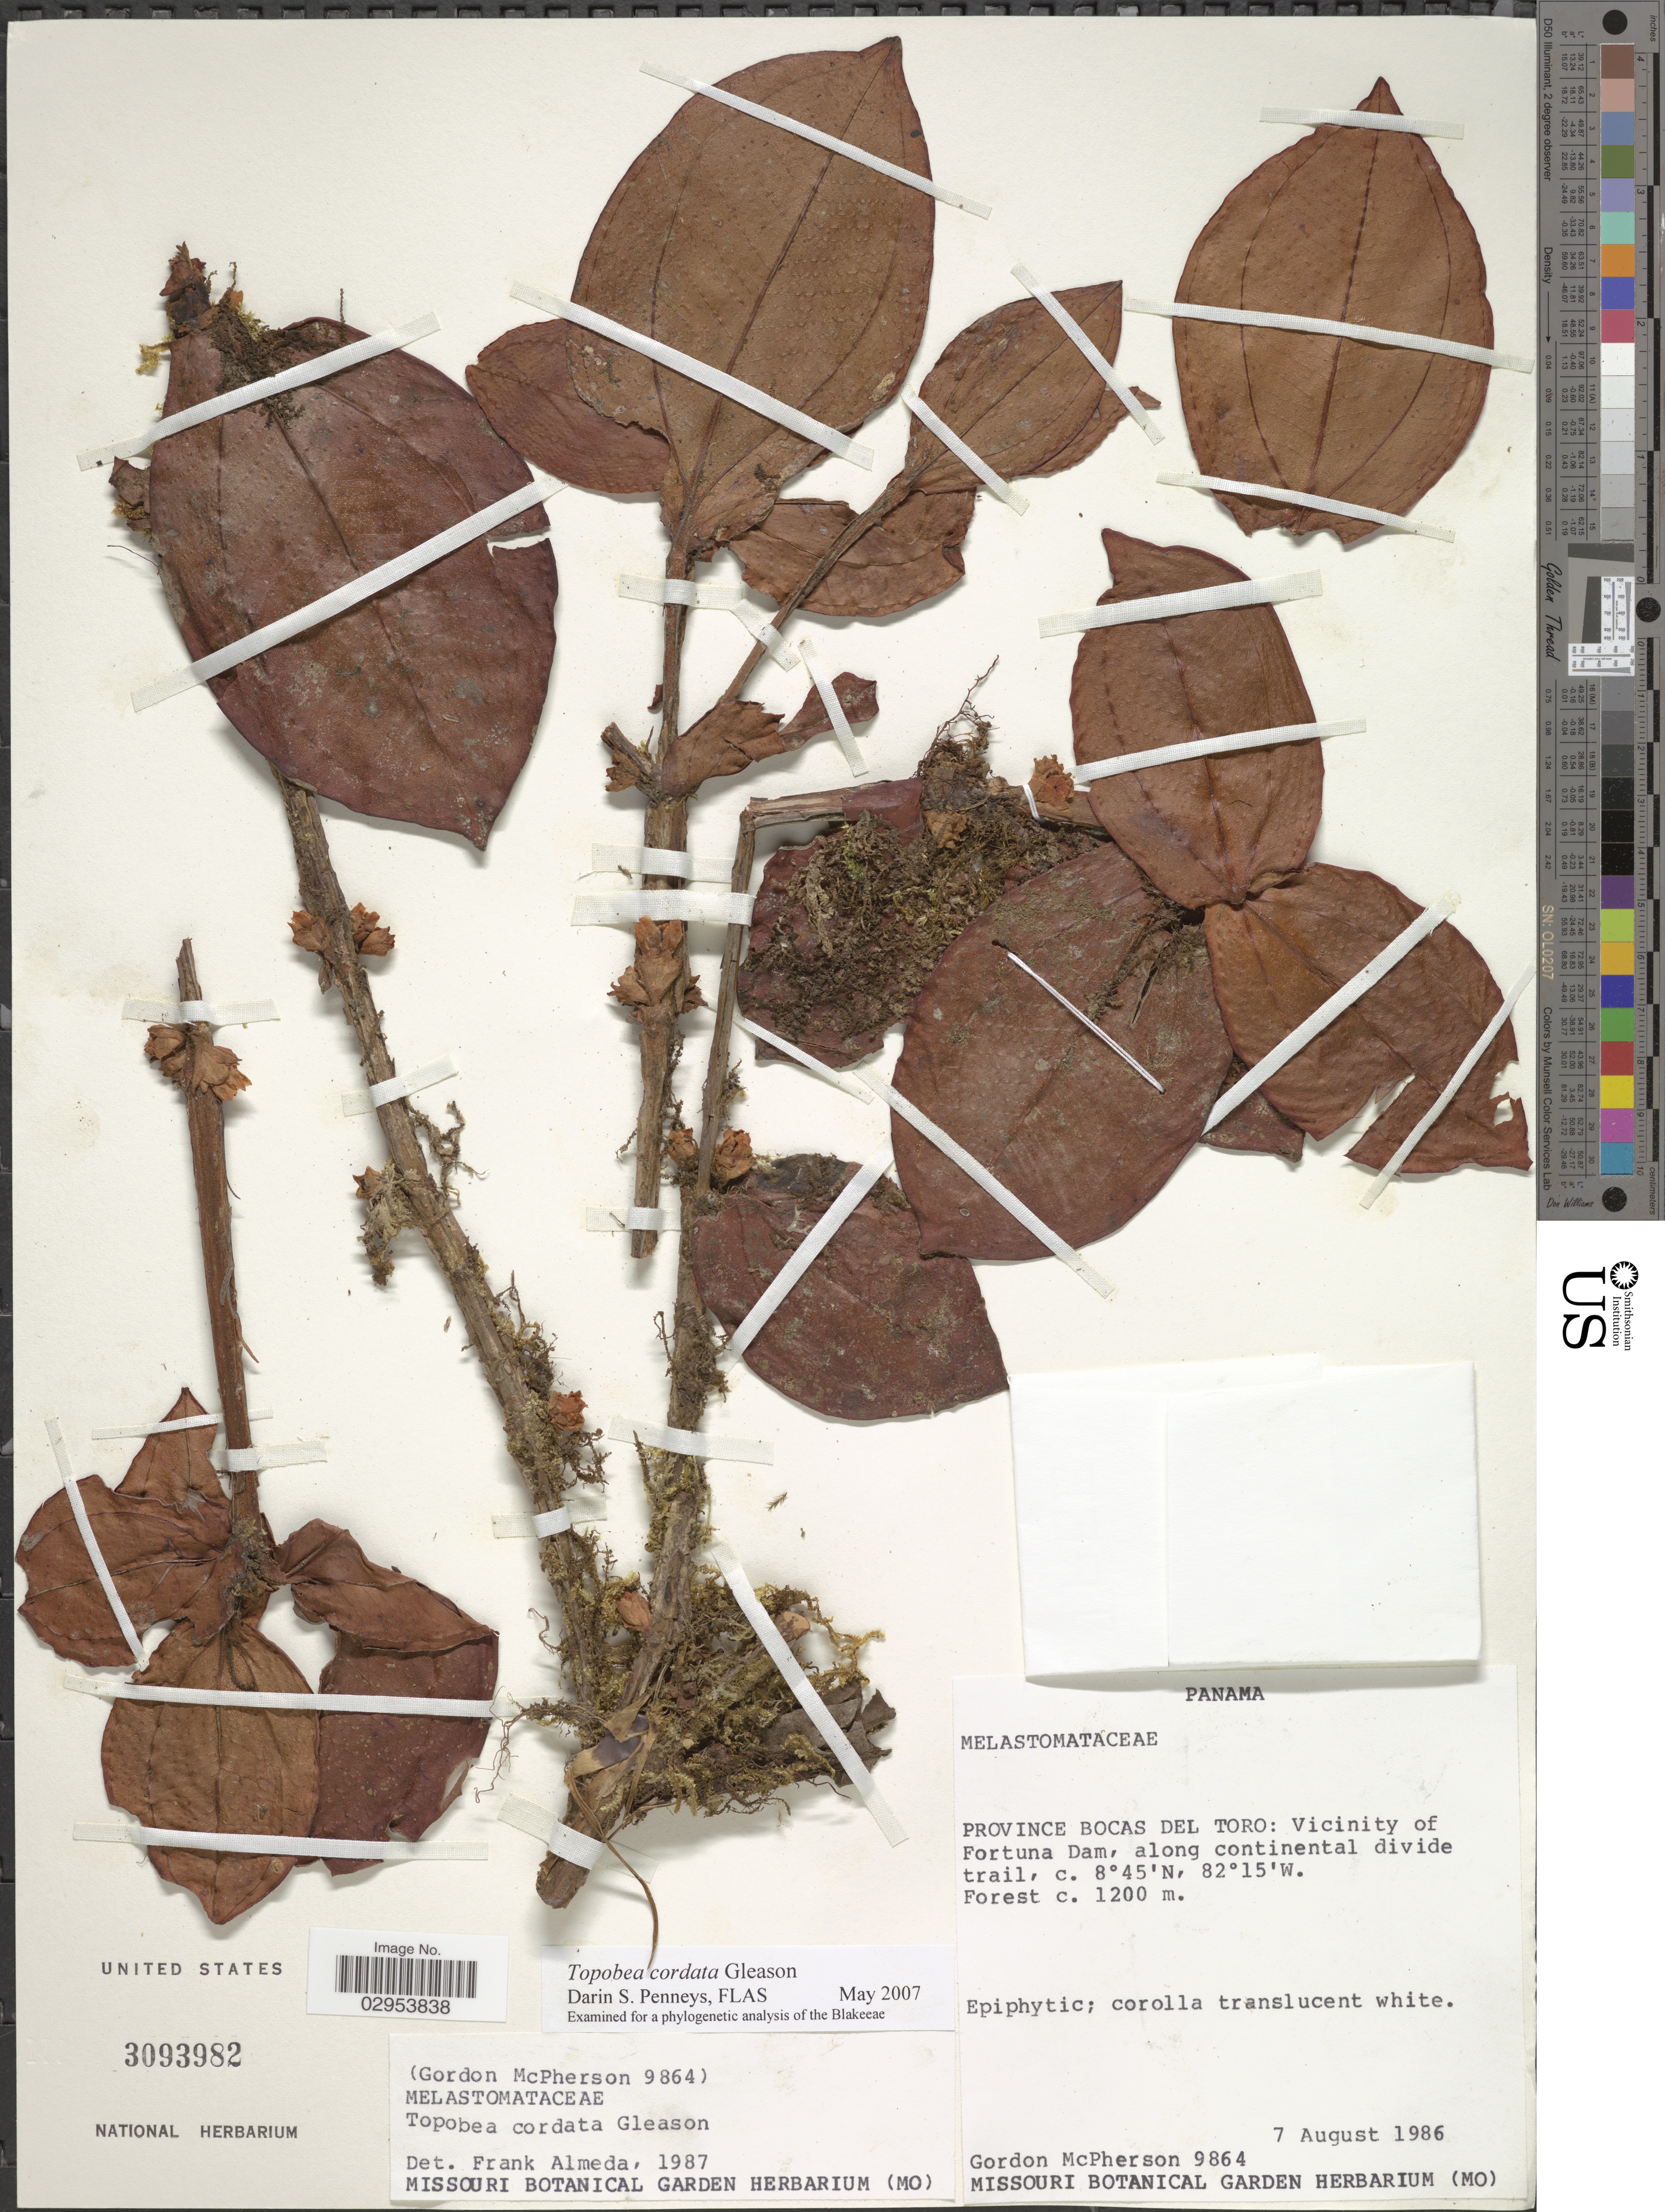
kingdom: Plantae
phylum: Tracheophyta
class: Magnoliopsida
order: Myrtales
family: Melastomataceae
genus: Topobea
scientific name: Topobea cordata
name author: Gleason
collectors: G. D. McPherson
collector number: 9864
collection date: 1986-08-07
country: Panama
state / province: Bocas del Toro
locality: Vicinity of Fortuna Dam, along continental divide trail.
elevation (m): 1200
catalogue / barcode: US 3093982